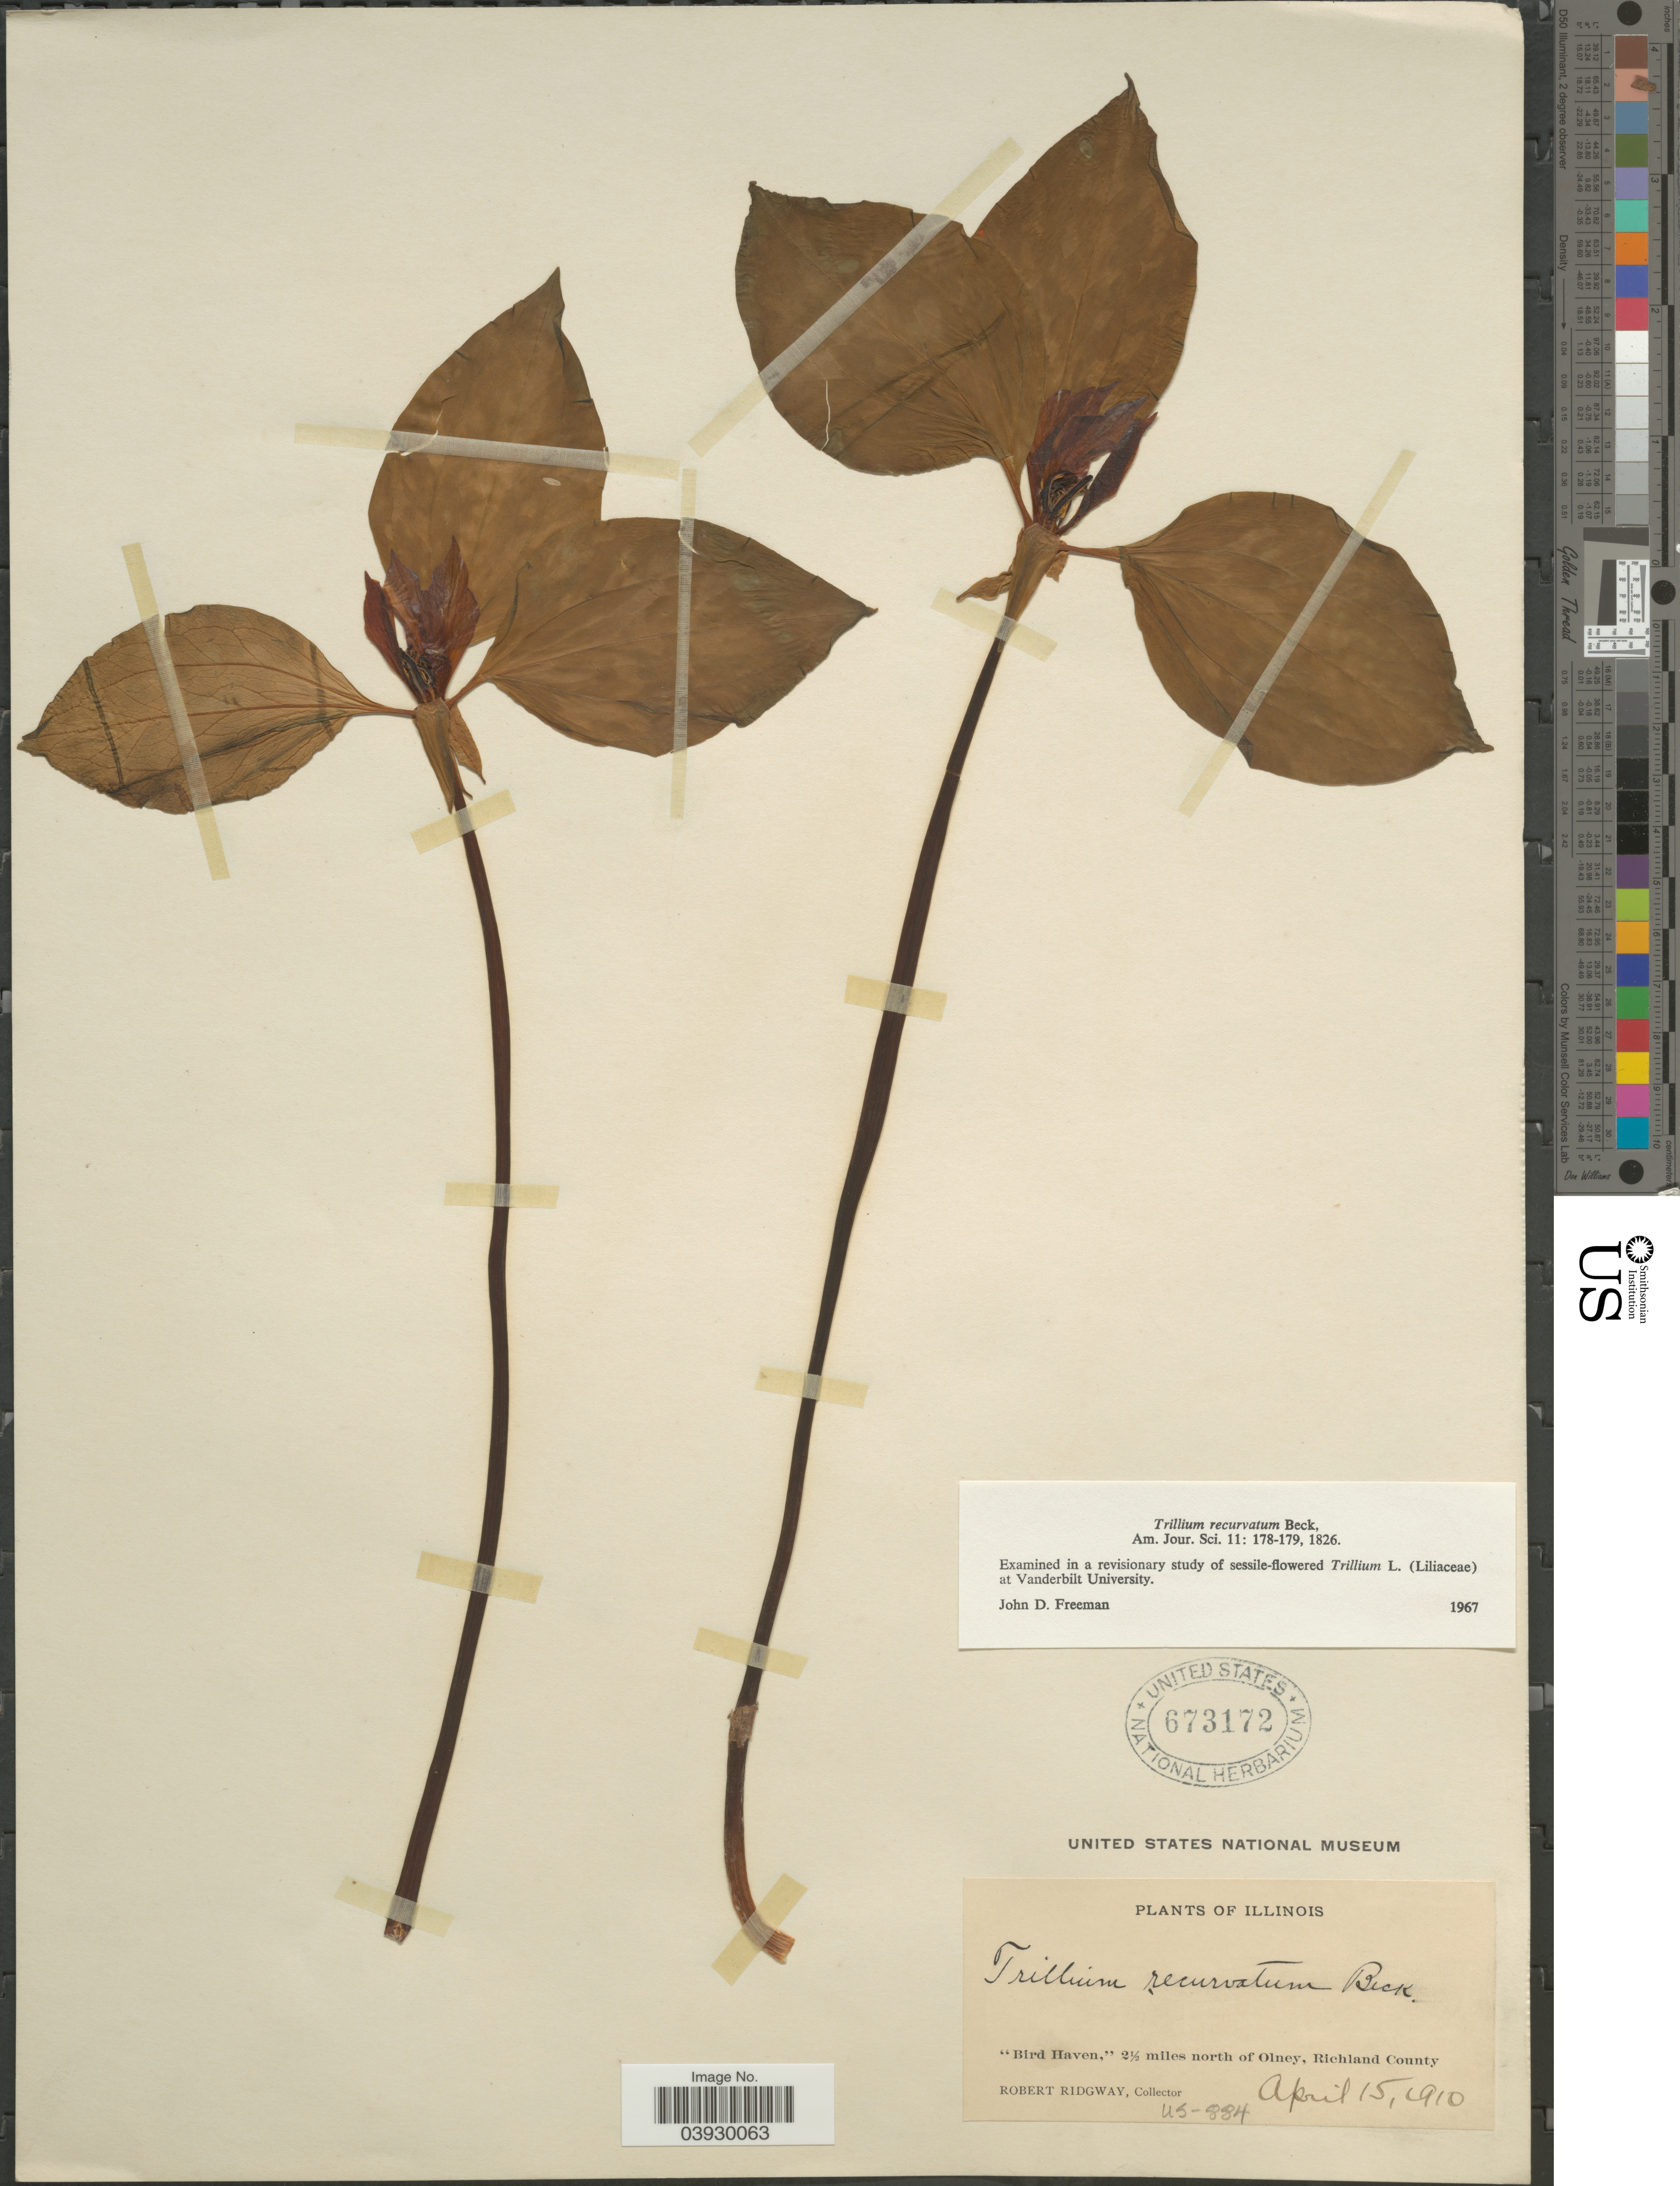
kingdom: Plantae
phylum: Tracheophyta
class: Liliopsida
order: Liliales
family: Melanthiaceae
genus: Trillium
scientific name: Trillium recurvatum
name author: L.C. Beck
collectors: R. Ridgway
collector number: US-884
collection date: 1910-04-15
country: United States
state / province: Illinois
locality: Bird Haven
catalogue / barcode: US 673172